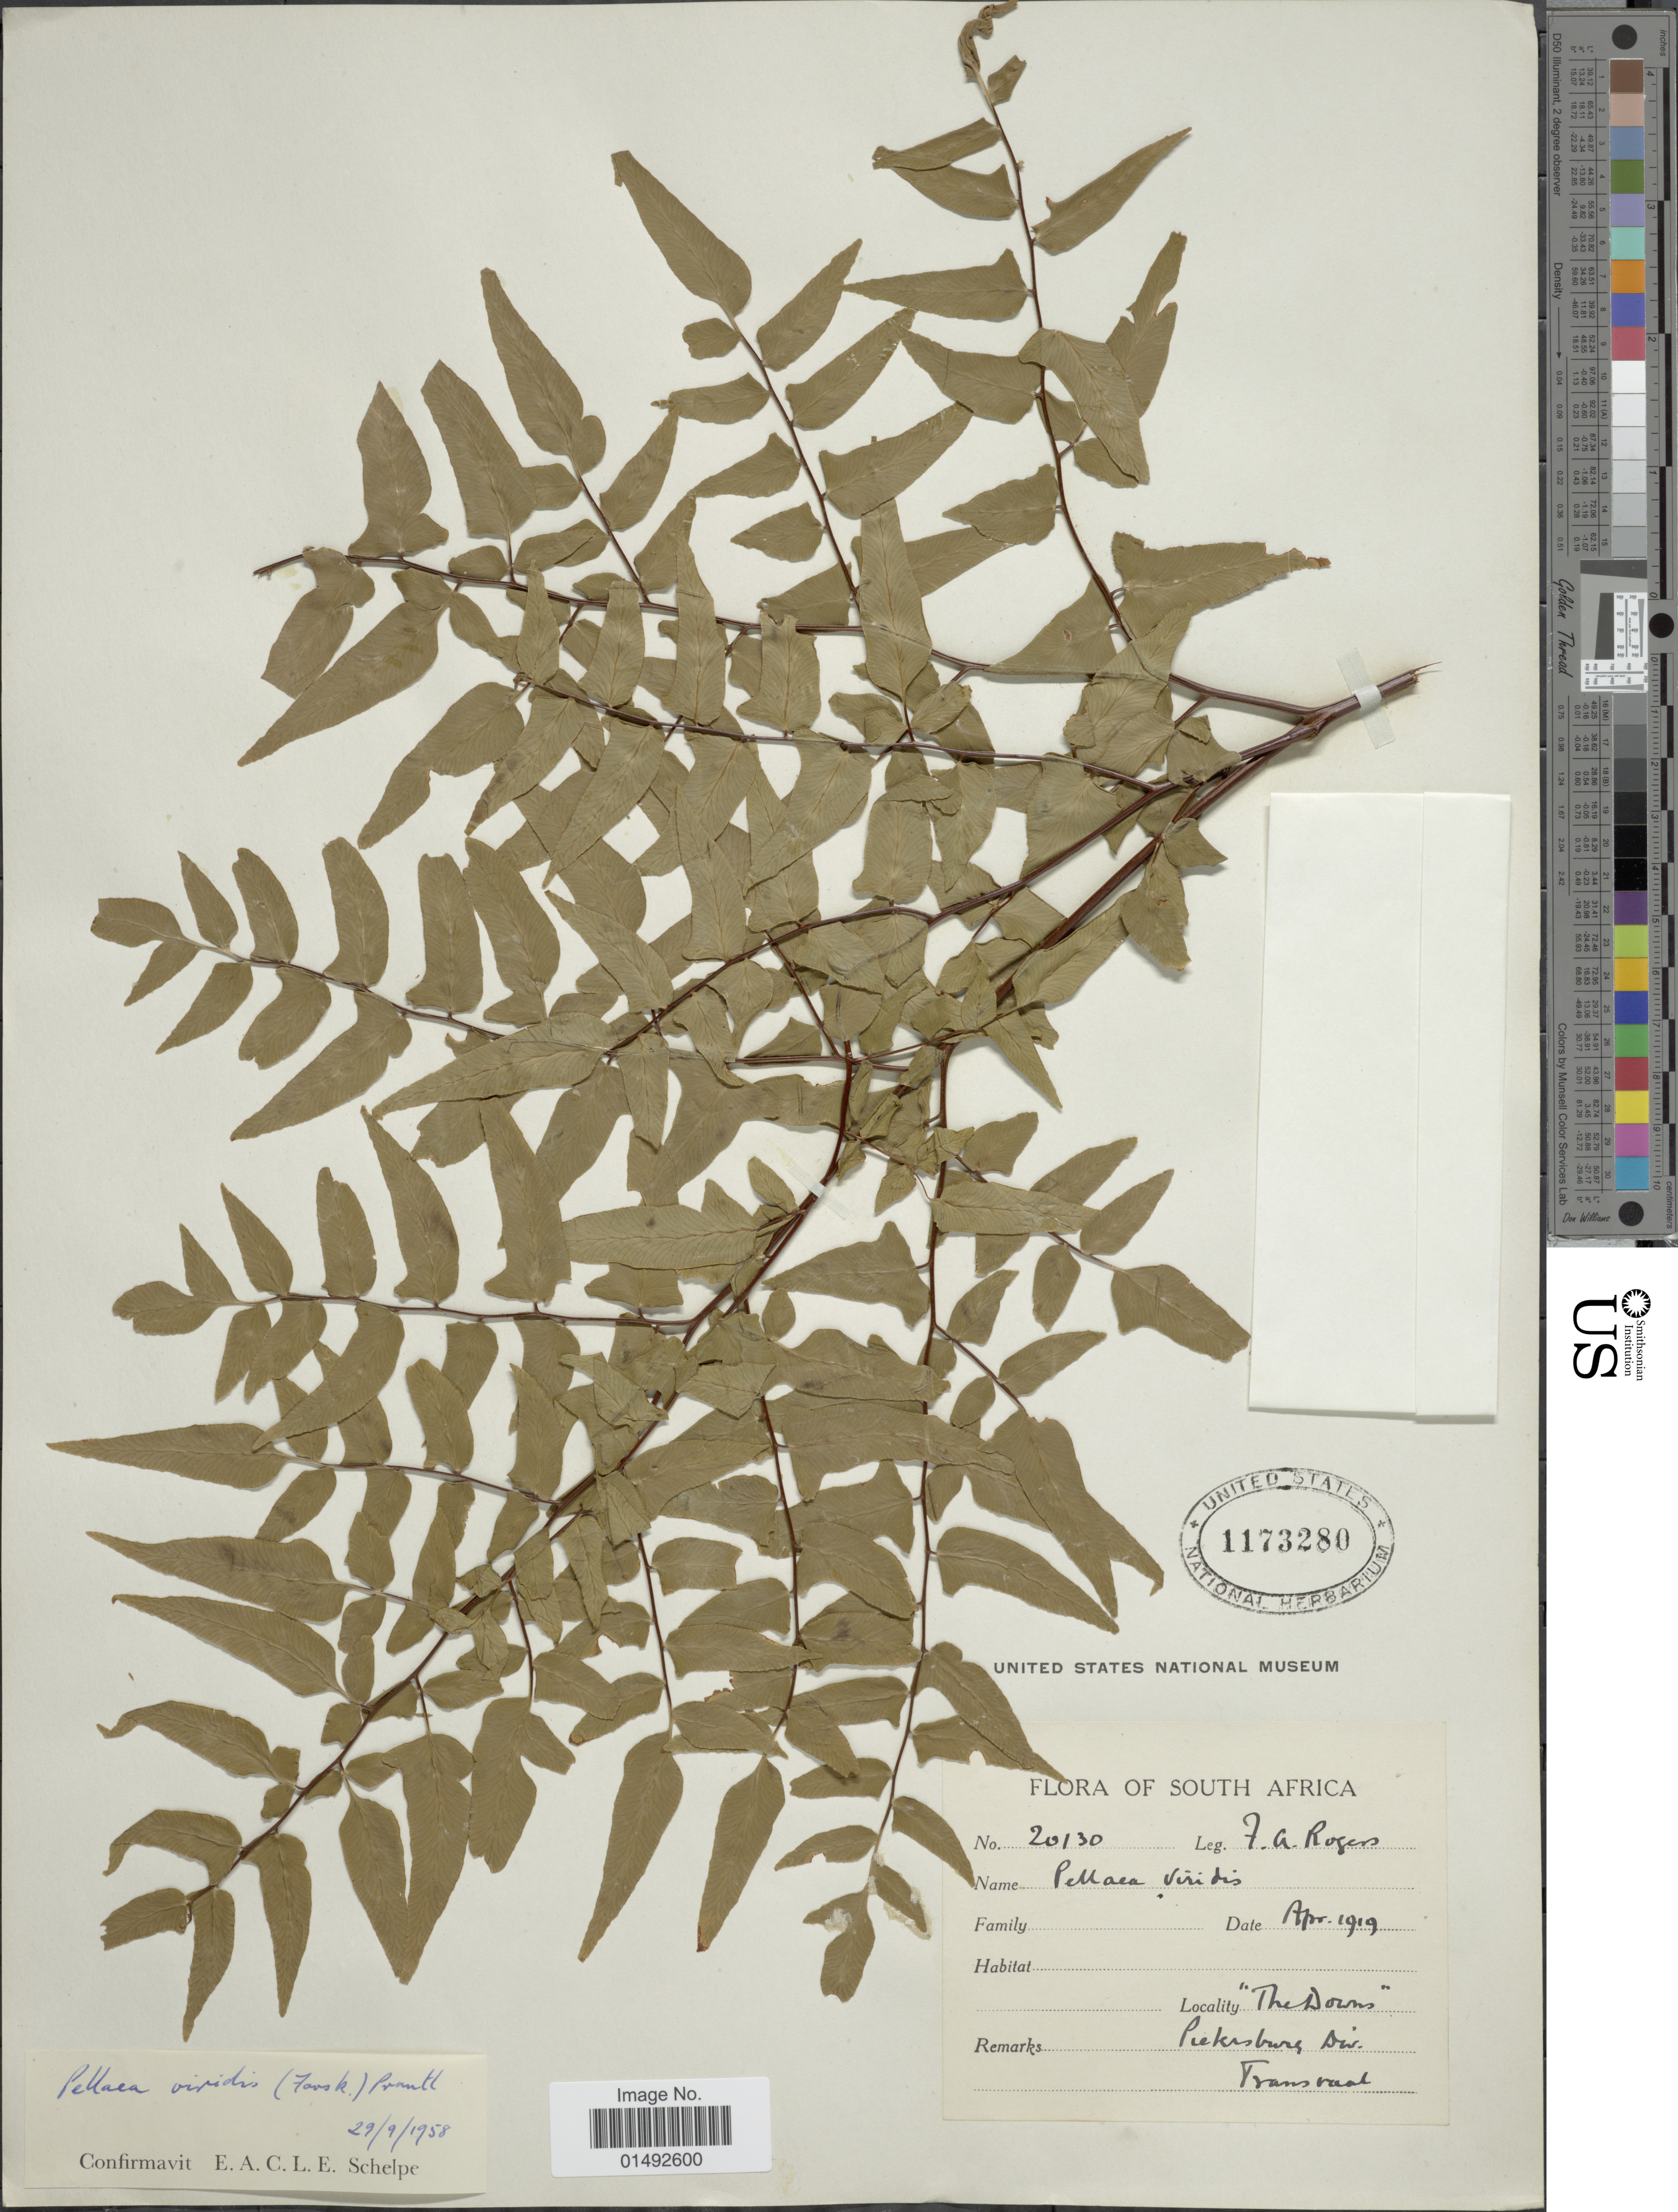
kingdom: Plantae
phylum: Tracheophyta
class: Polypodiopsida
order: Polypodiales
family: Pteridaceae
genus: Pellaea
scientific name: Pellaea viridis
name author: (Forssk.) Prantl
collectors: F. A. Rogers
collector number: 20130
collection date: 1919-04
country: South Africa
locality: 'The Downs' Pikersburg Div, Transvaal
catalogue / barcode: US 1173280